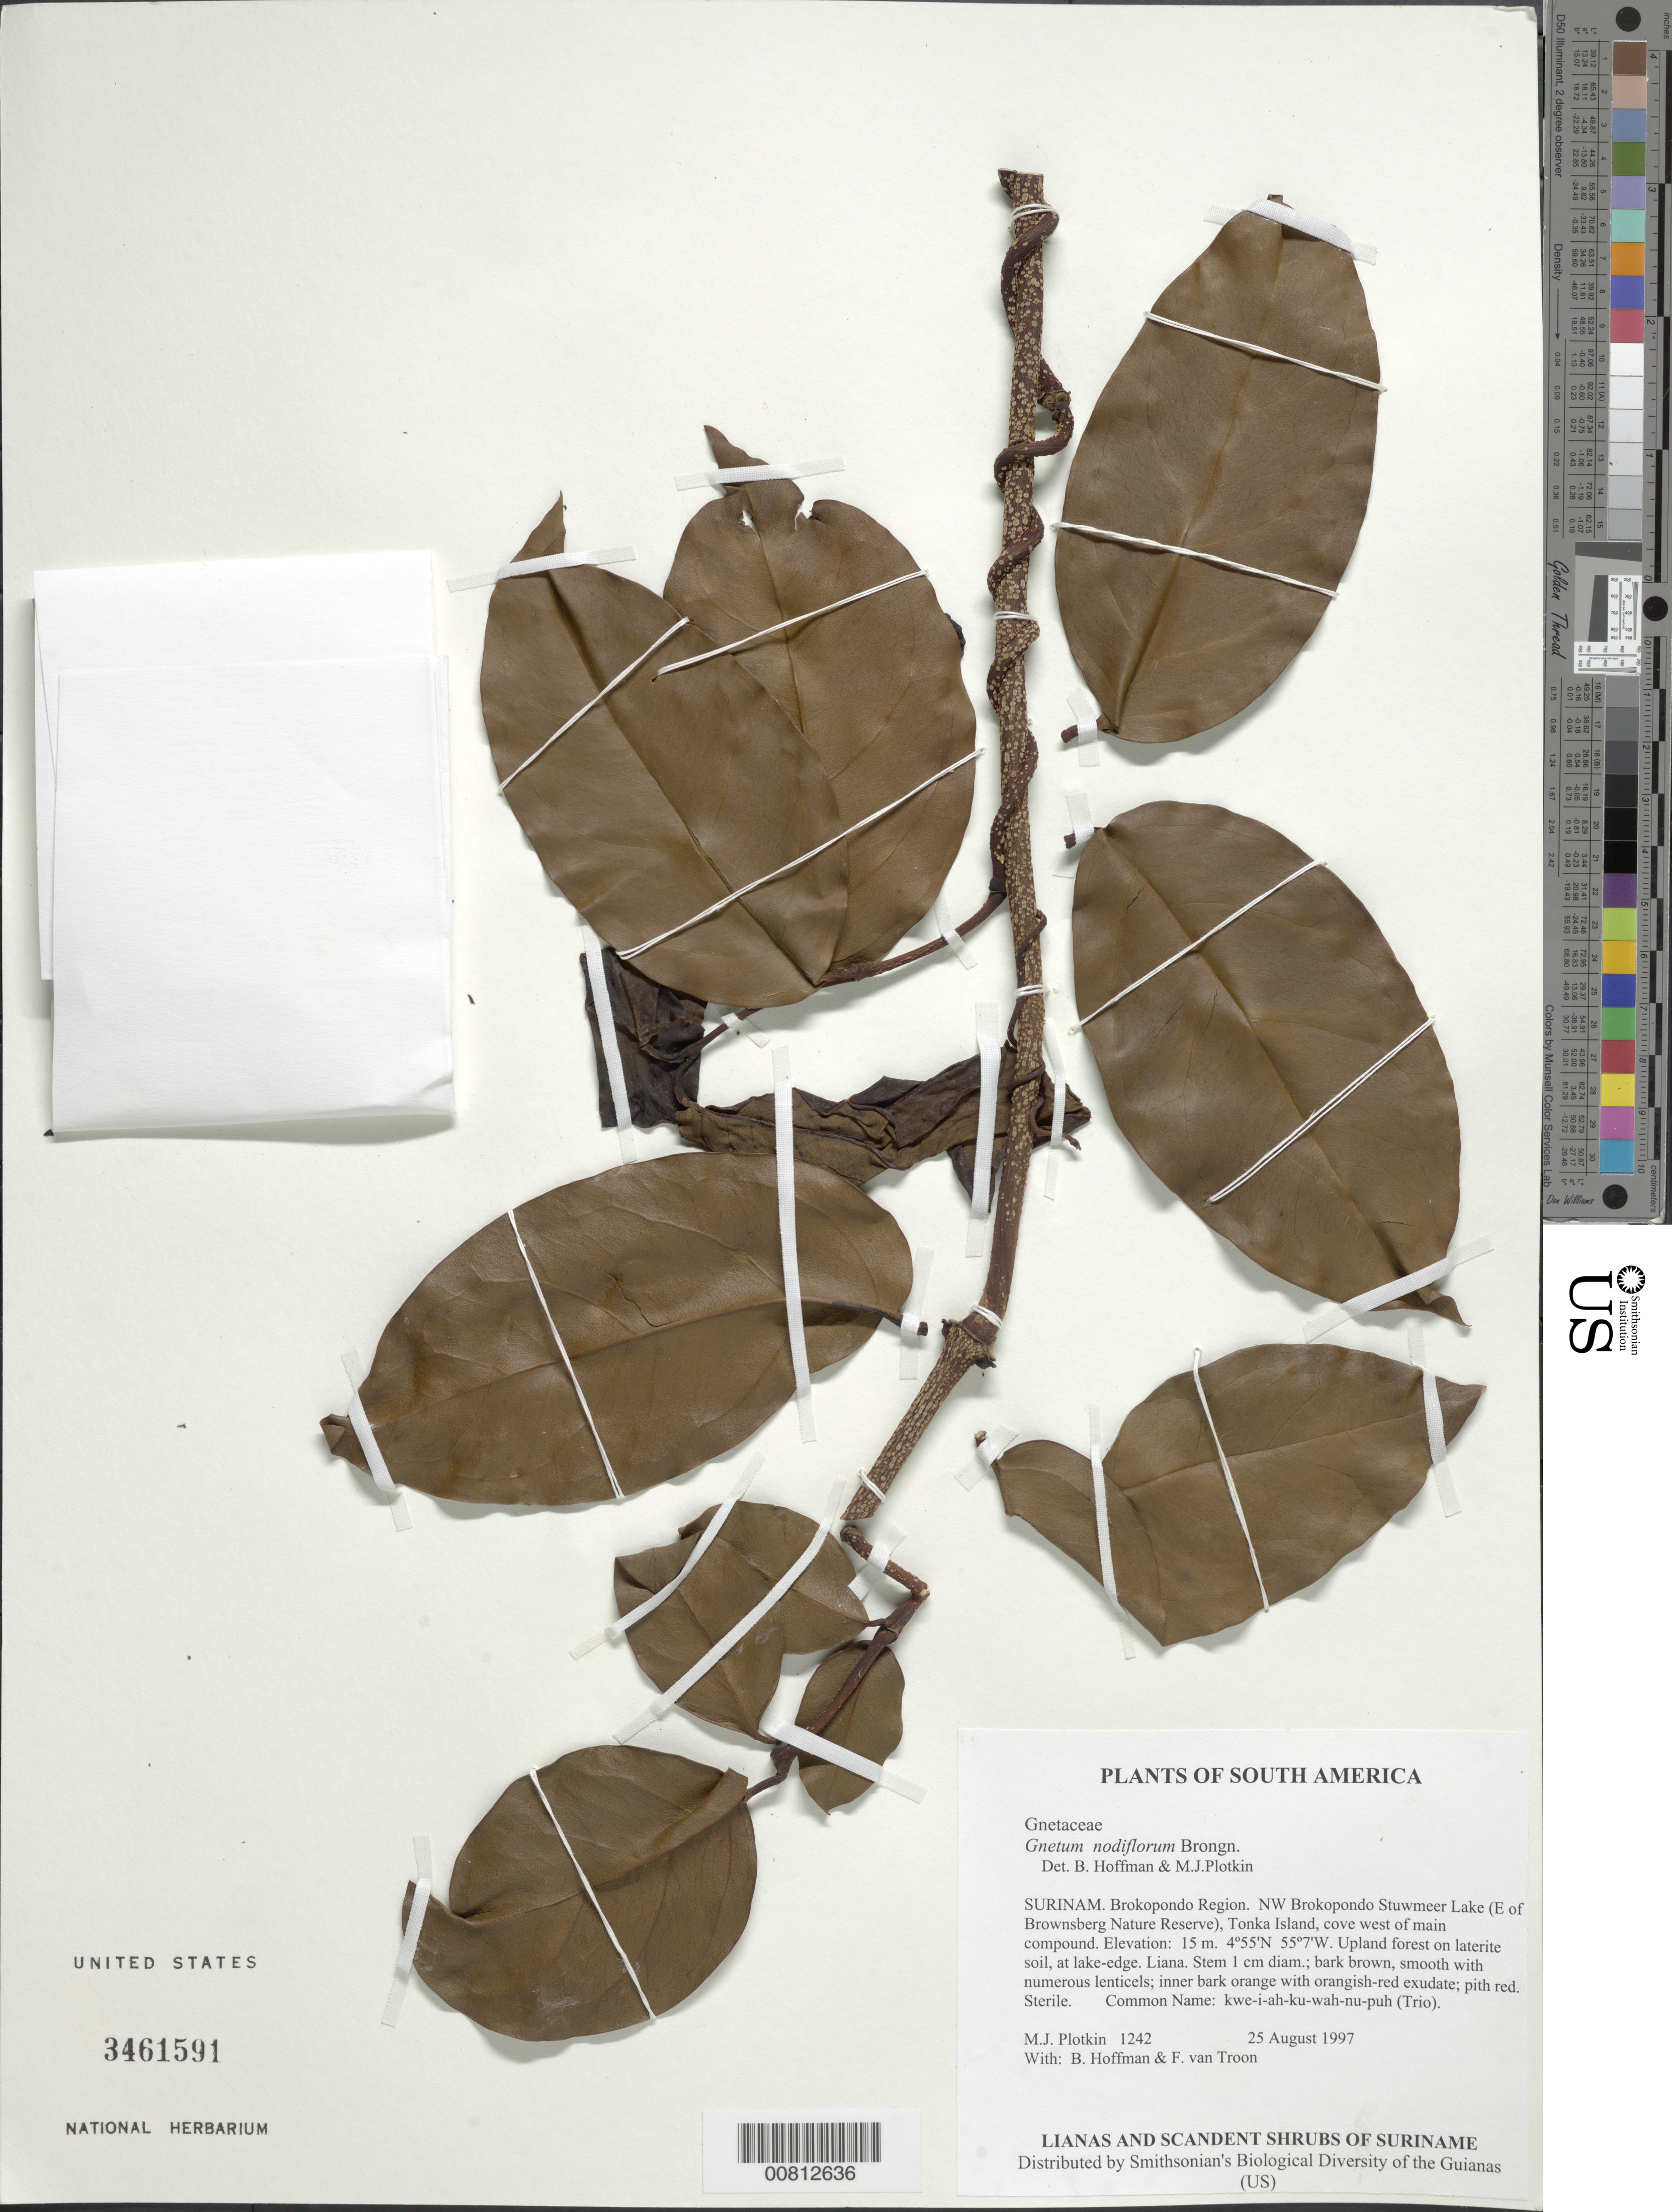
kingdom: Plantae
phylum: Tracheophyta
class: Gnetopsida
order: Gnetales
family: Gnetaceae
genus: Gnetum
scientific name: Gnetum nodiflorum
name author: Brongn.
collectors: M. Plotkin, B. Hoffman & F. Van Troon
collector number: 1242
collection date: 1997-08-25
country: Suriname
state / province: Brokopondo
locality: Brokopondo Region. NW Brokopondo Stuwmeer Lake (E of Brownsberg Nature Reserve), Tonka Island, cove west of main compound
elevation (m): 15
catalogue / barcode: US 3461591